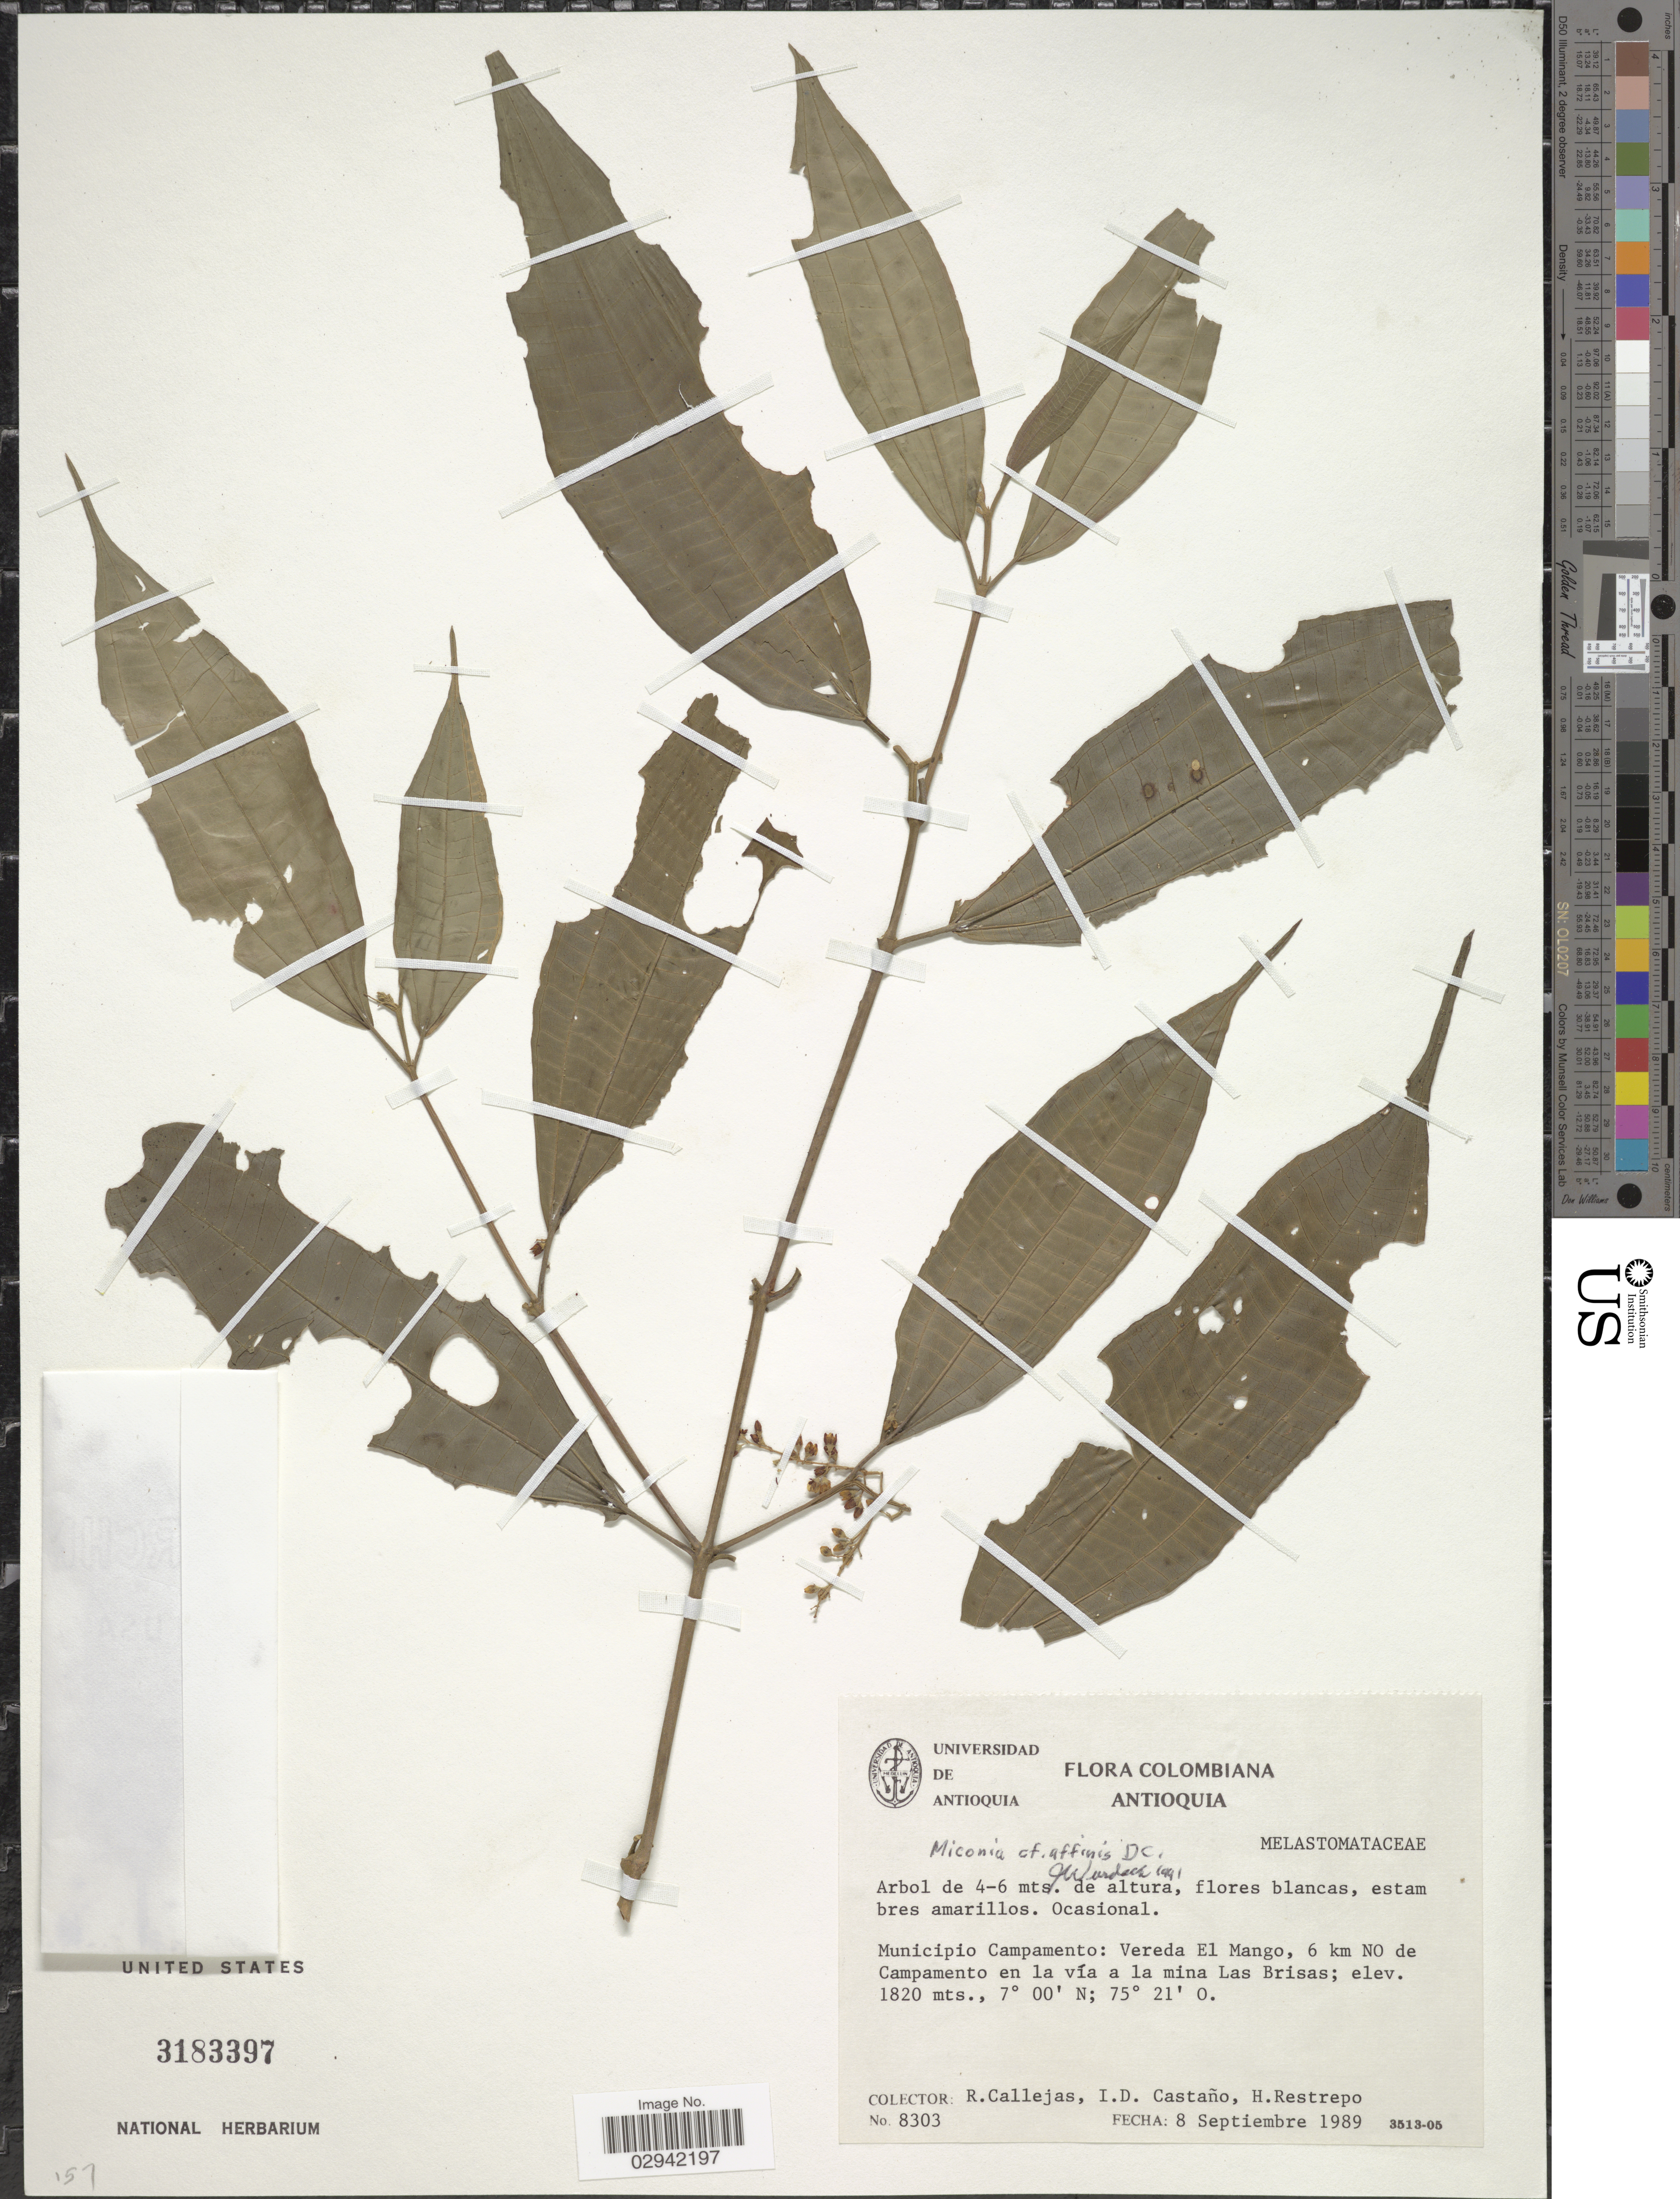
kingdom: Plantae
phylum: Tracheophyta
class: Magnoliopsida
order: Myrtales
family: Melastomataceae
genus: Miconia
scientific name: Miconia prasina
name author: (Sw.) DC.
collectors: R. Callejas, I. Castaño & H. Restrepo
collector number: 8303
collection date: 1989-09-08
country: Colombia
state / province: Antioquia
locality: Municipio Campamento: Vereda El Mango, 6 km NO de Campamento en la vía a la mina las Brisas.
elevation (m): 1820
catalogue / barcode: US 3183397